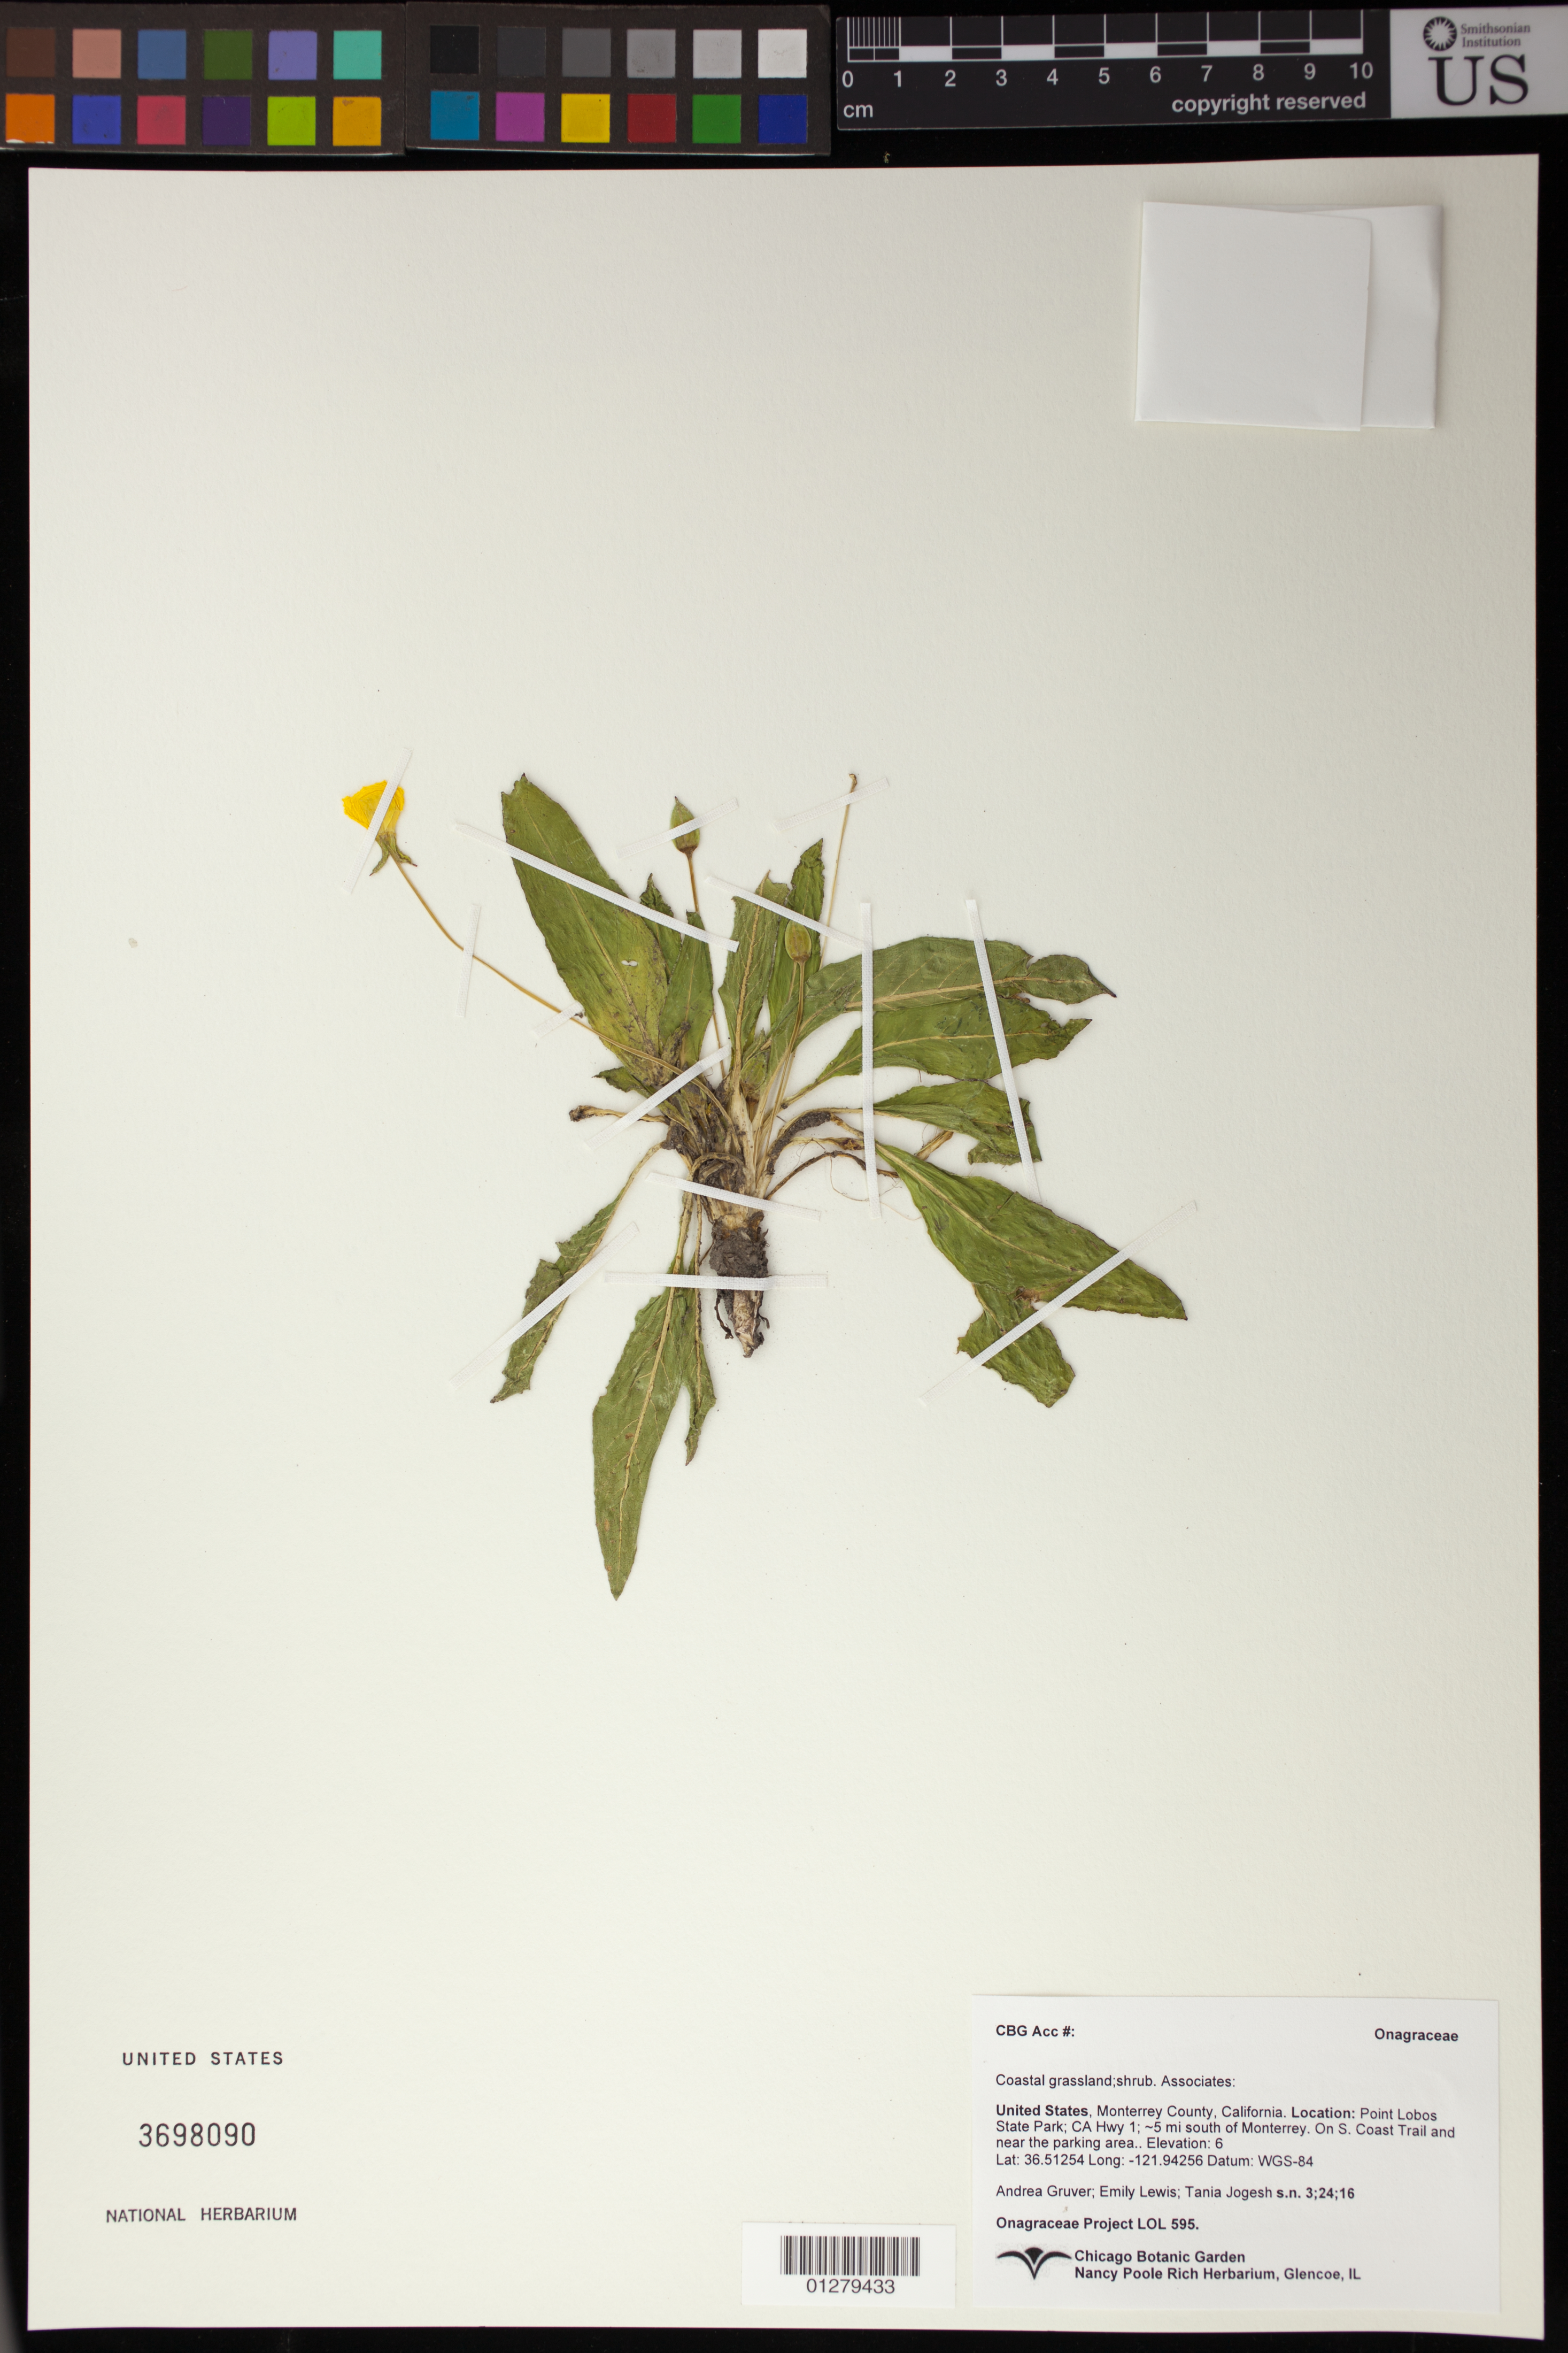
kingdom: Plantae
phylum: Tracheophyta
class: Magnoliopsida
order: Myrtales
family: Onagraceae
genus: Taraxia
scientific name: Taraxia ovata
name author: (Nutt.) Small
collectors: A. Gruver, E. Lewis & T. Jogesh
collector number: LOL 595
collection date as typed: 3/24/16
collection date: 2016-03-24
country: United States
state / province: California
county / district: Monterrey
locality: Point Lobos State Park, CA Hwy 1, ~5 mi south of Monterrey, on S. Coast Trail and near the parking area.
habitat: Coastal grassy habitat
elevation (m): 6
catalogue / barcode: US 3698090